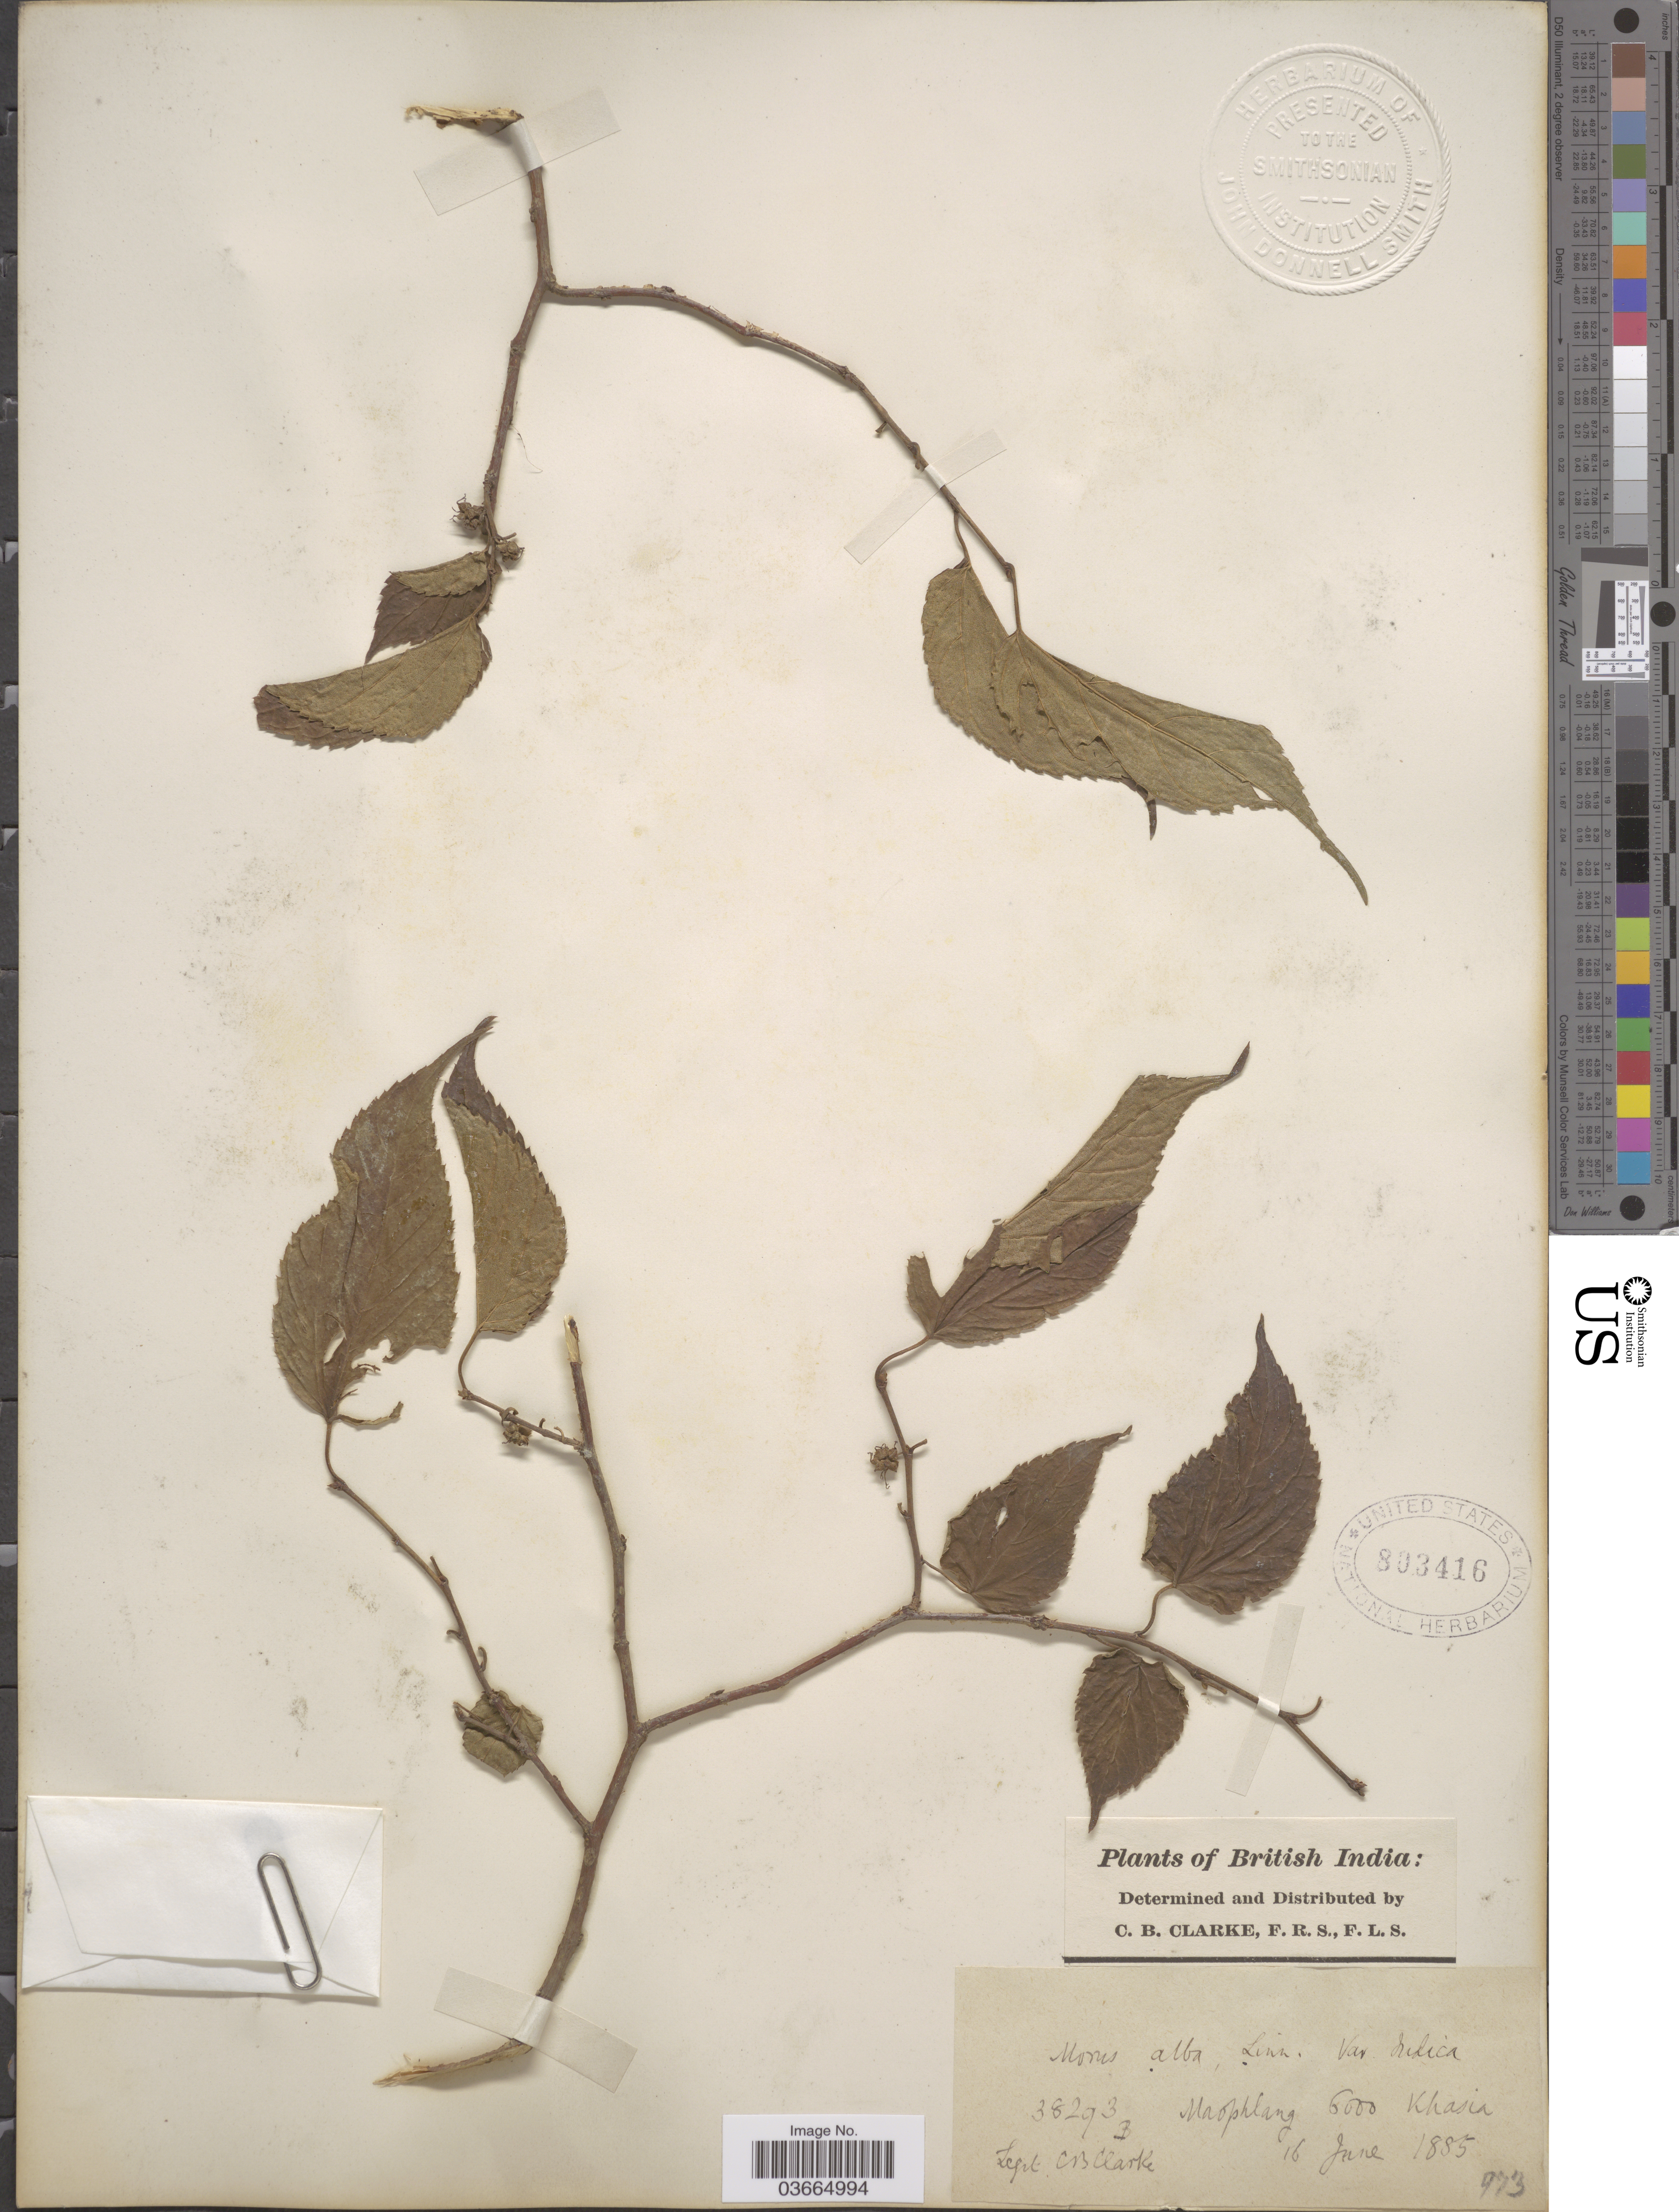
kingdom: Plantae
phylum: Tracheophyta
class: Magnoliopsida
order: Rosales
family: Moraceae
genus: Morus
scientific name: Morus alba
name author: L.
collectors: C. B. Clarke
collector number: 38293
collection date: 1885-06-16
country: India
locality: British India. Maophlang Khasia.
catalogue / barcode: US 803416